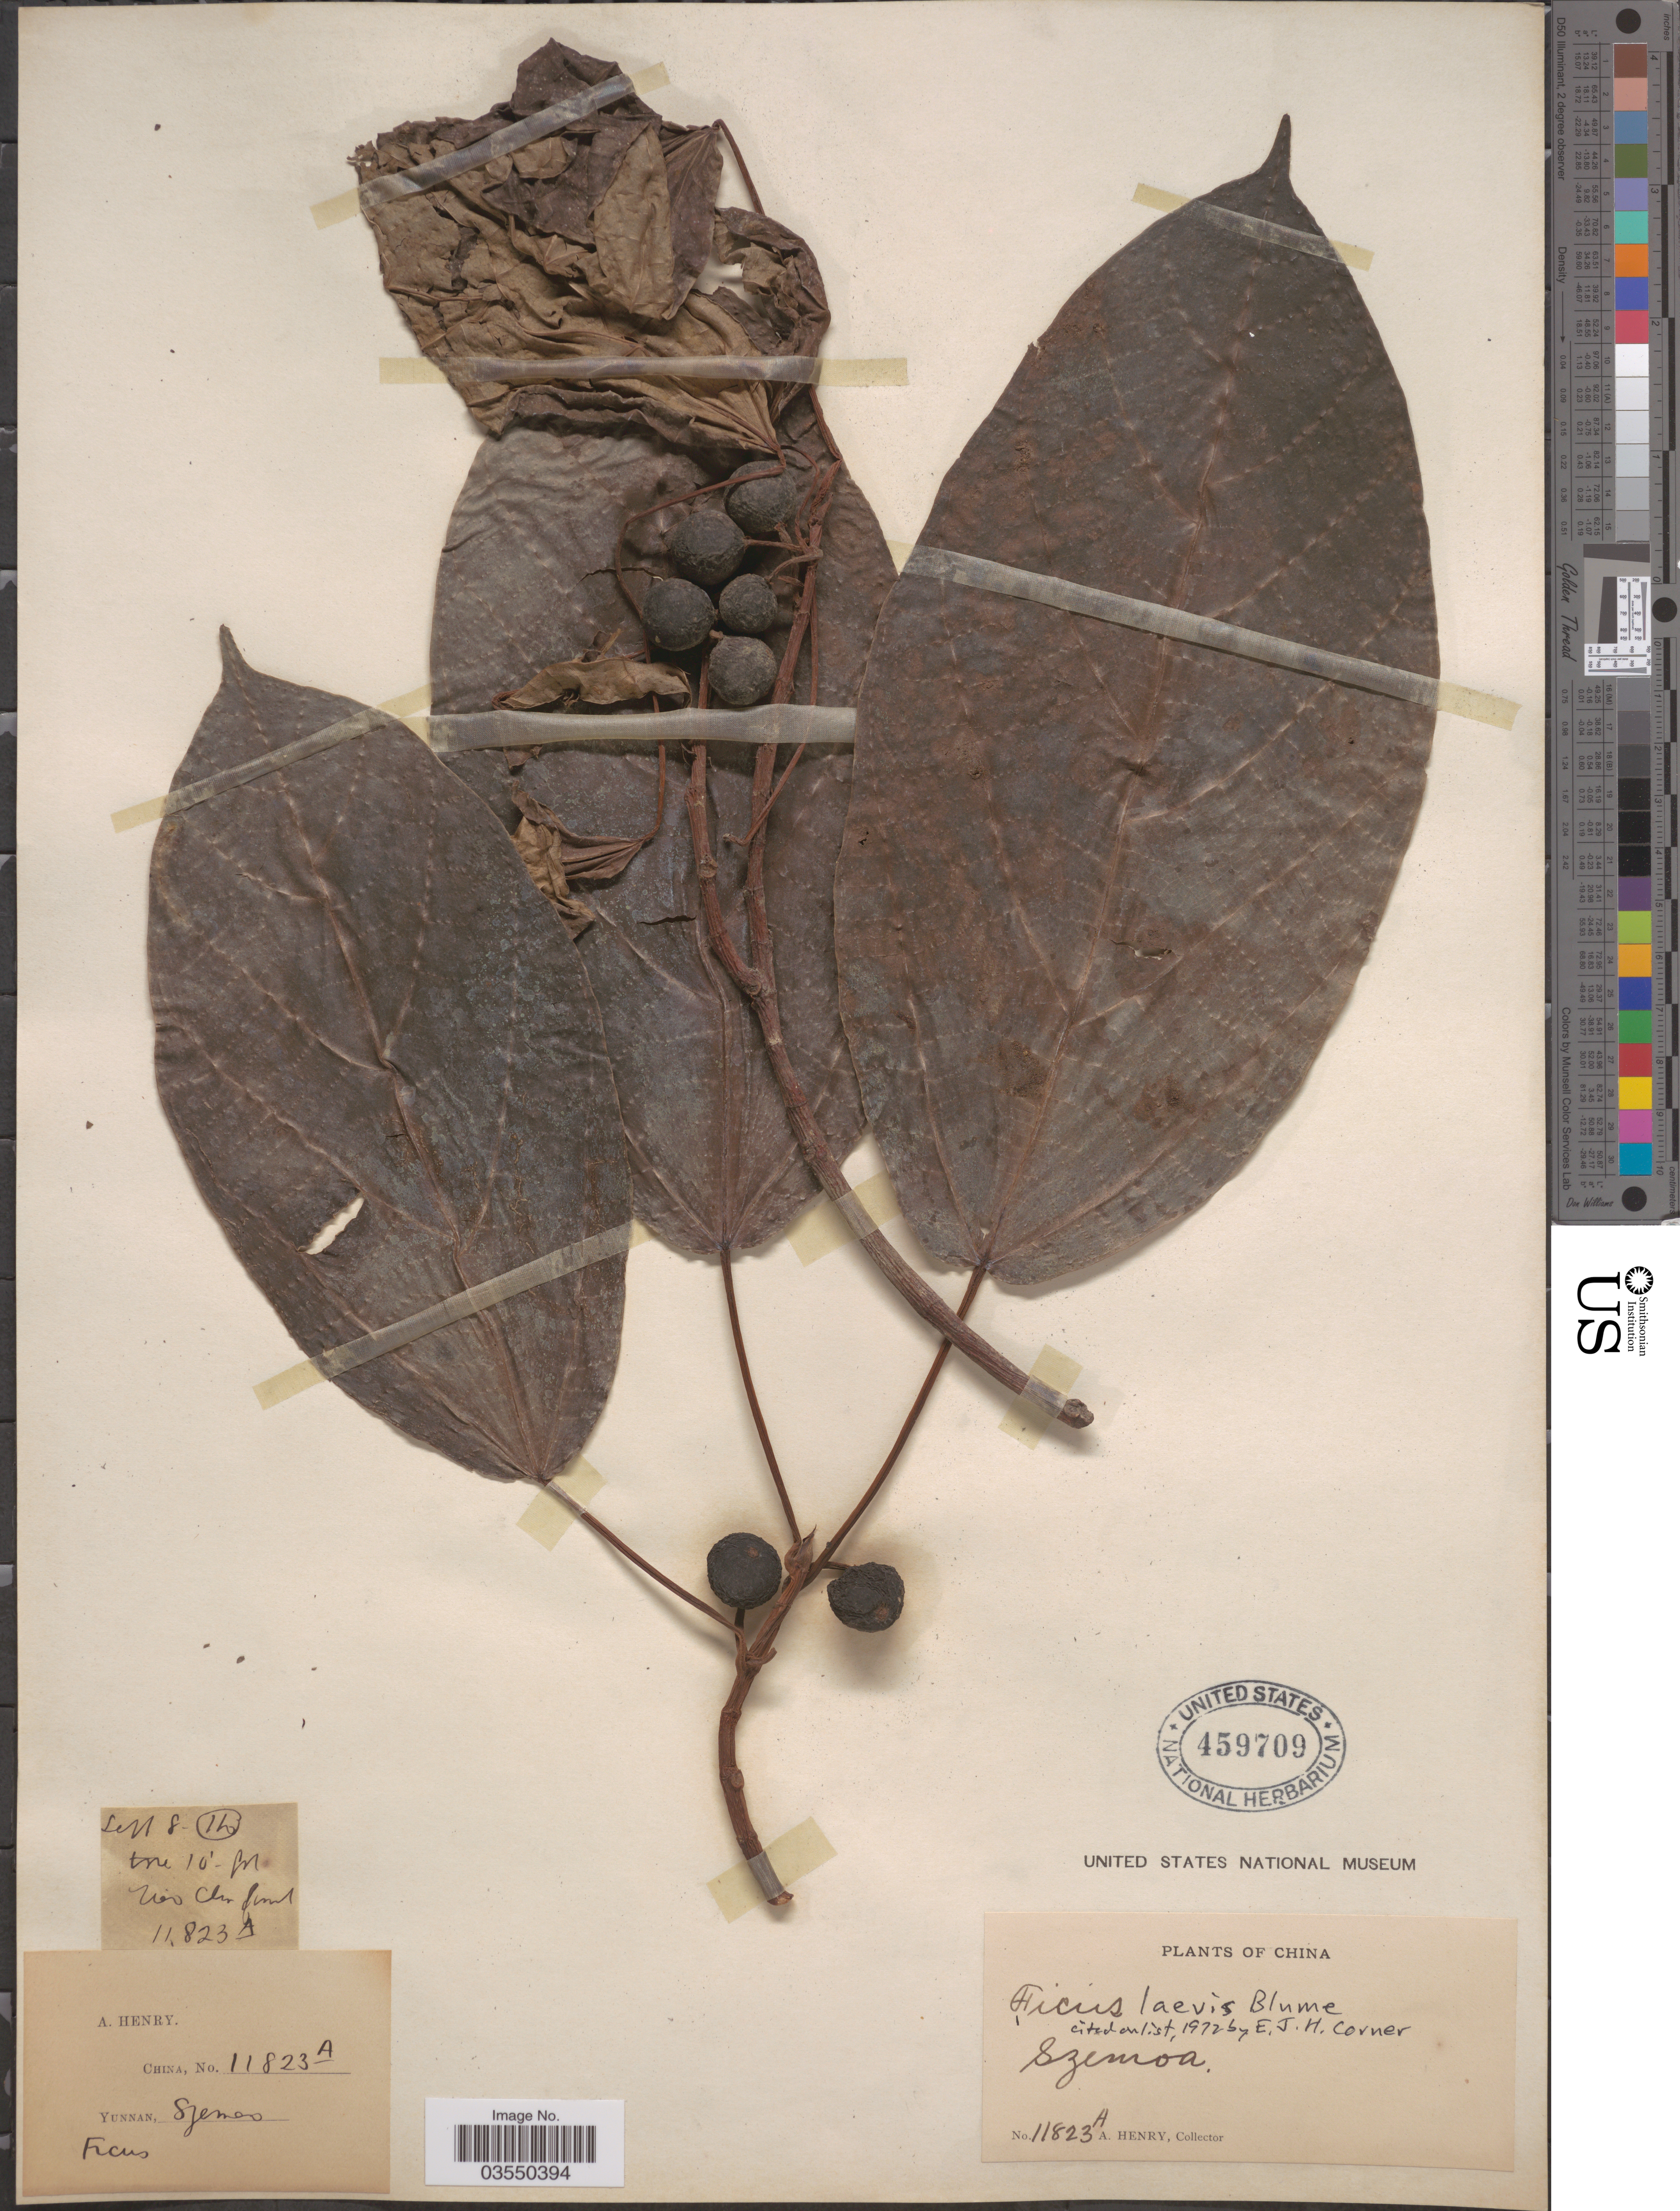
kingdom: Plantae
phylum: Tracheophyta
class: Magnoliopsida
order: Rosales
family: Moraceae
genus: Ficus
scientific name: Ficus laevis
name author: Blume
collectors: A. Henry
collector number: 11823 A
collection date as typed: Transcribed d/m/y: /9/8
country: China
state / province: Yunnan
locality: Szemoa.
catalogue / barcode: US 459709